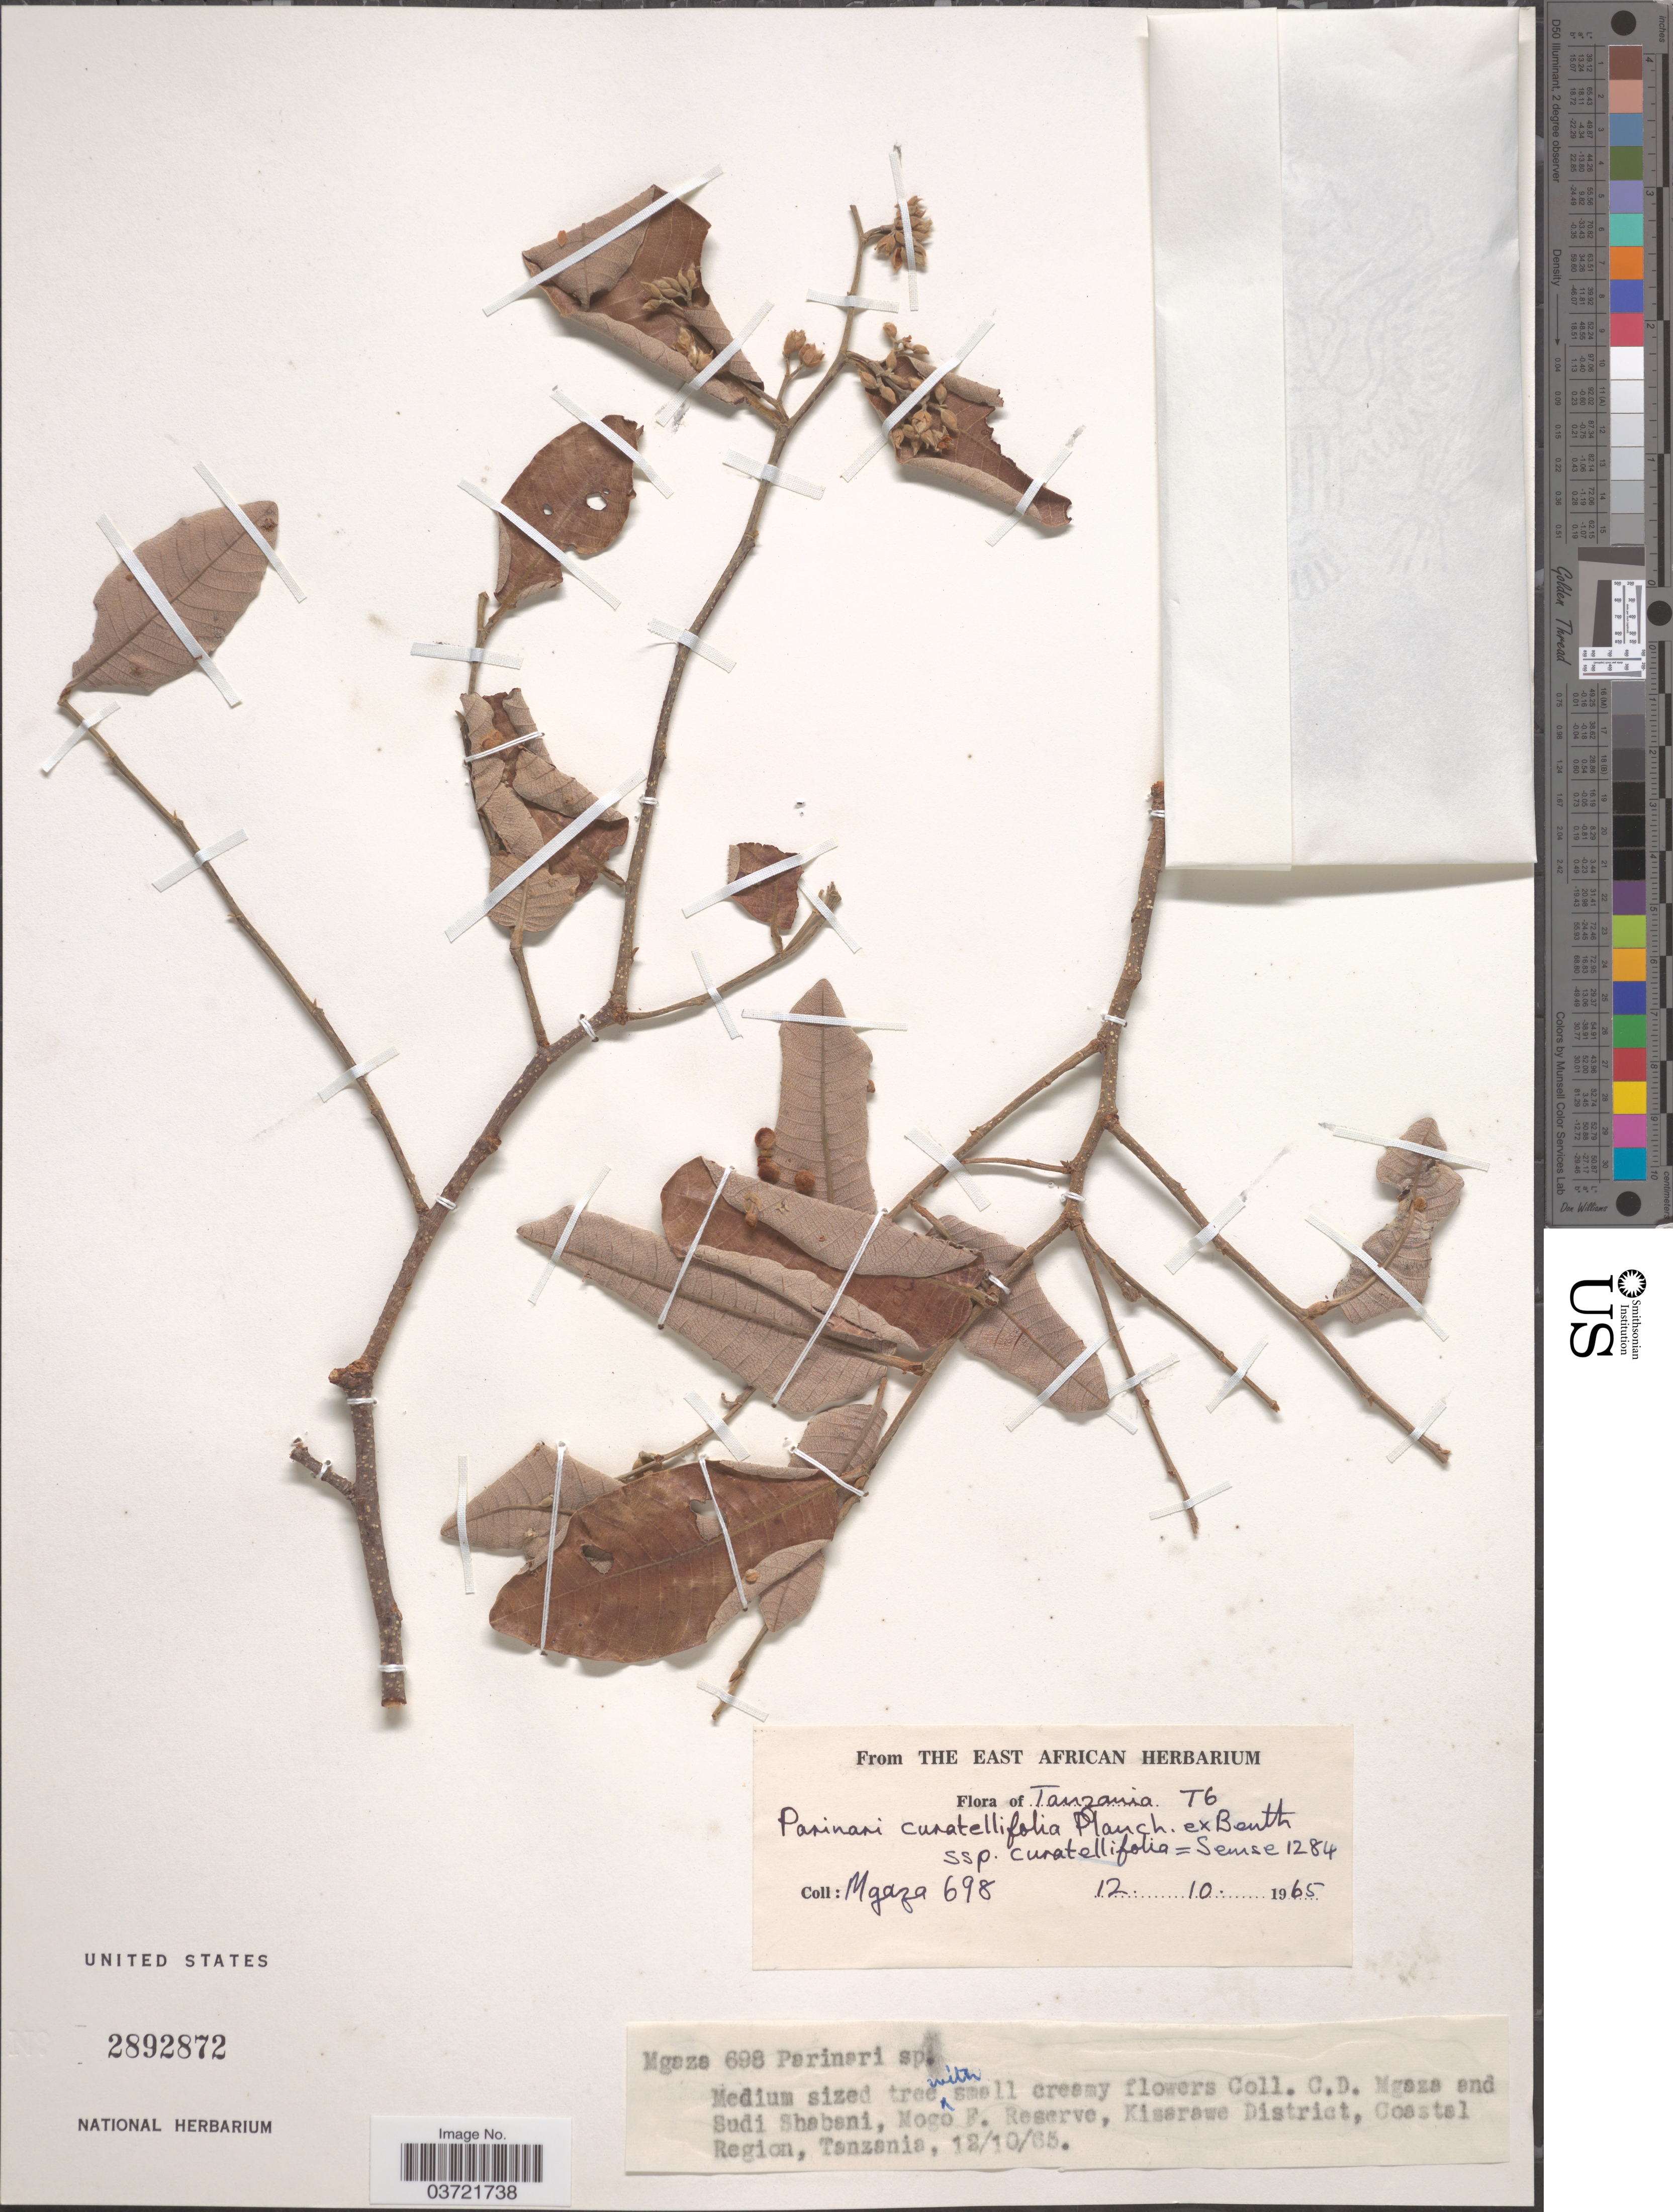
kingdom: Plantae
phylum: Tracheophyta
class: Magnoliopsida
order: Malpighiales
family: Chrysobalanaceae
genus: Parinari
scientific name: Parinari curatellifolia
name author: Planch. ex Benth.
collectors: C. Mgaza & S. Shabani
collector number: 698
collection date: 1965-10-12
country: Tanzania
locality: T6. Nogo F. Reserve, Kisarawe District, Coastal Region.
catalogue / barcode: US 2892872